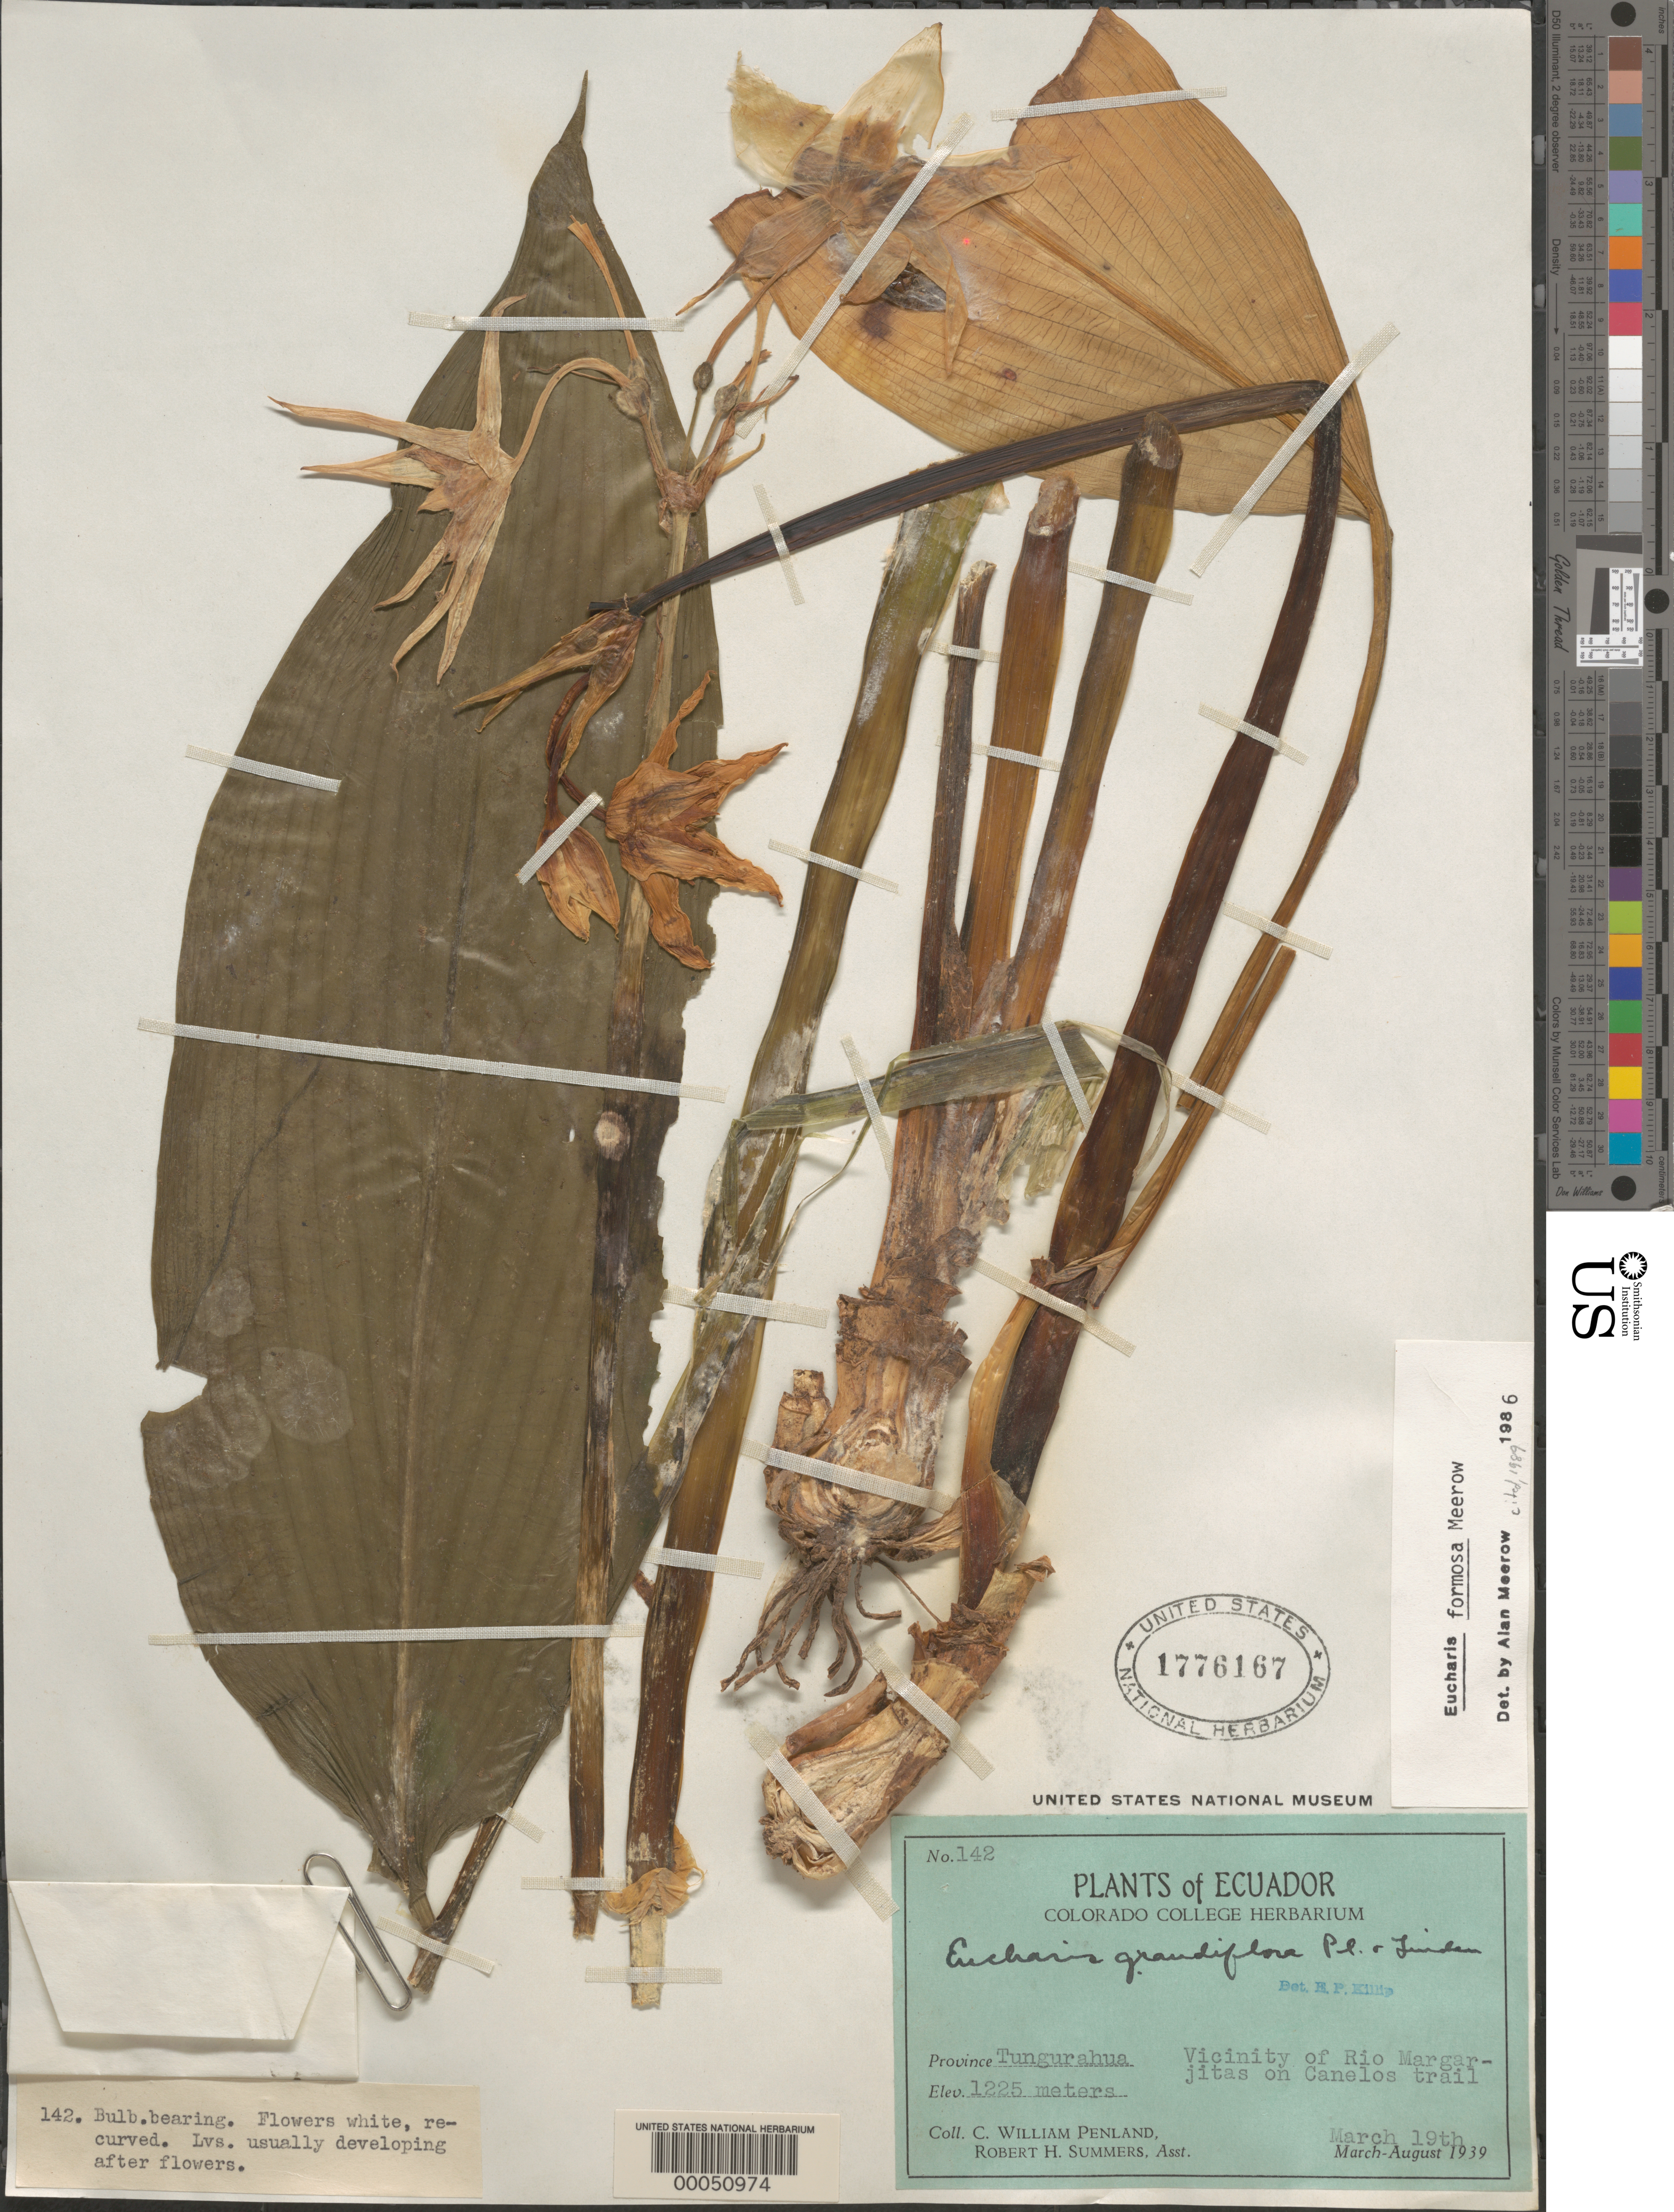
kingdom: Plantae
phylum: Tracheophyta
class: Liliopsida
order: Asparagales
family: Amaryllidaceae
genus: Eucharis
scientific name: Eucharis formosa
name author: Meerow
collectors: C. W. Penland & R. Summers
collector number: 142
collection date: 1939-03-19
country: Ecuador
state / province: Tungurahua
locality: Vicinity of Rio Margarjitas on Canelos trail.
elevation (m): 1225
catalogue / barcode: US 1776167